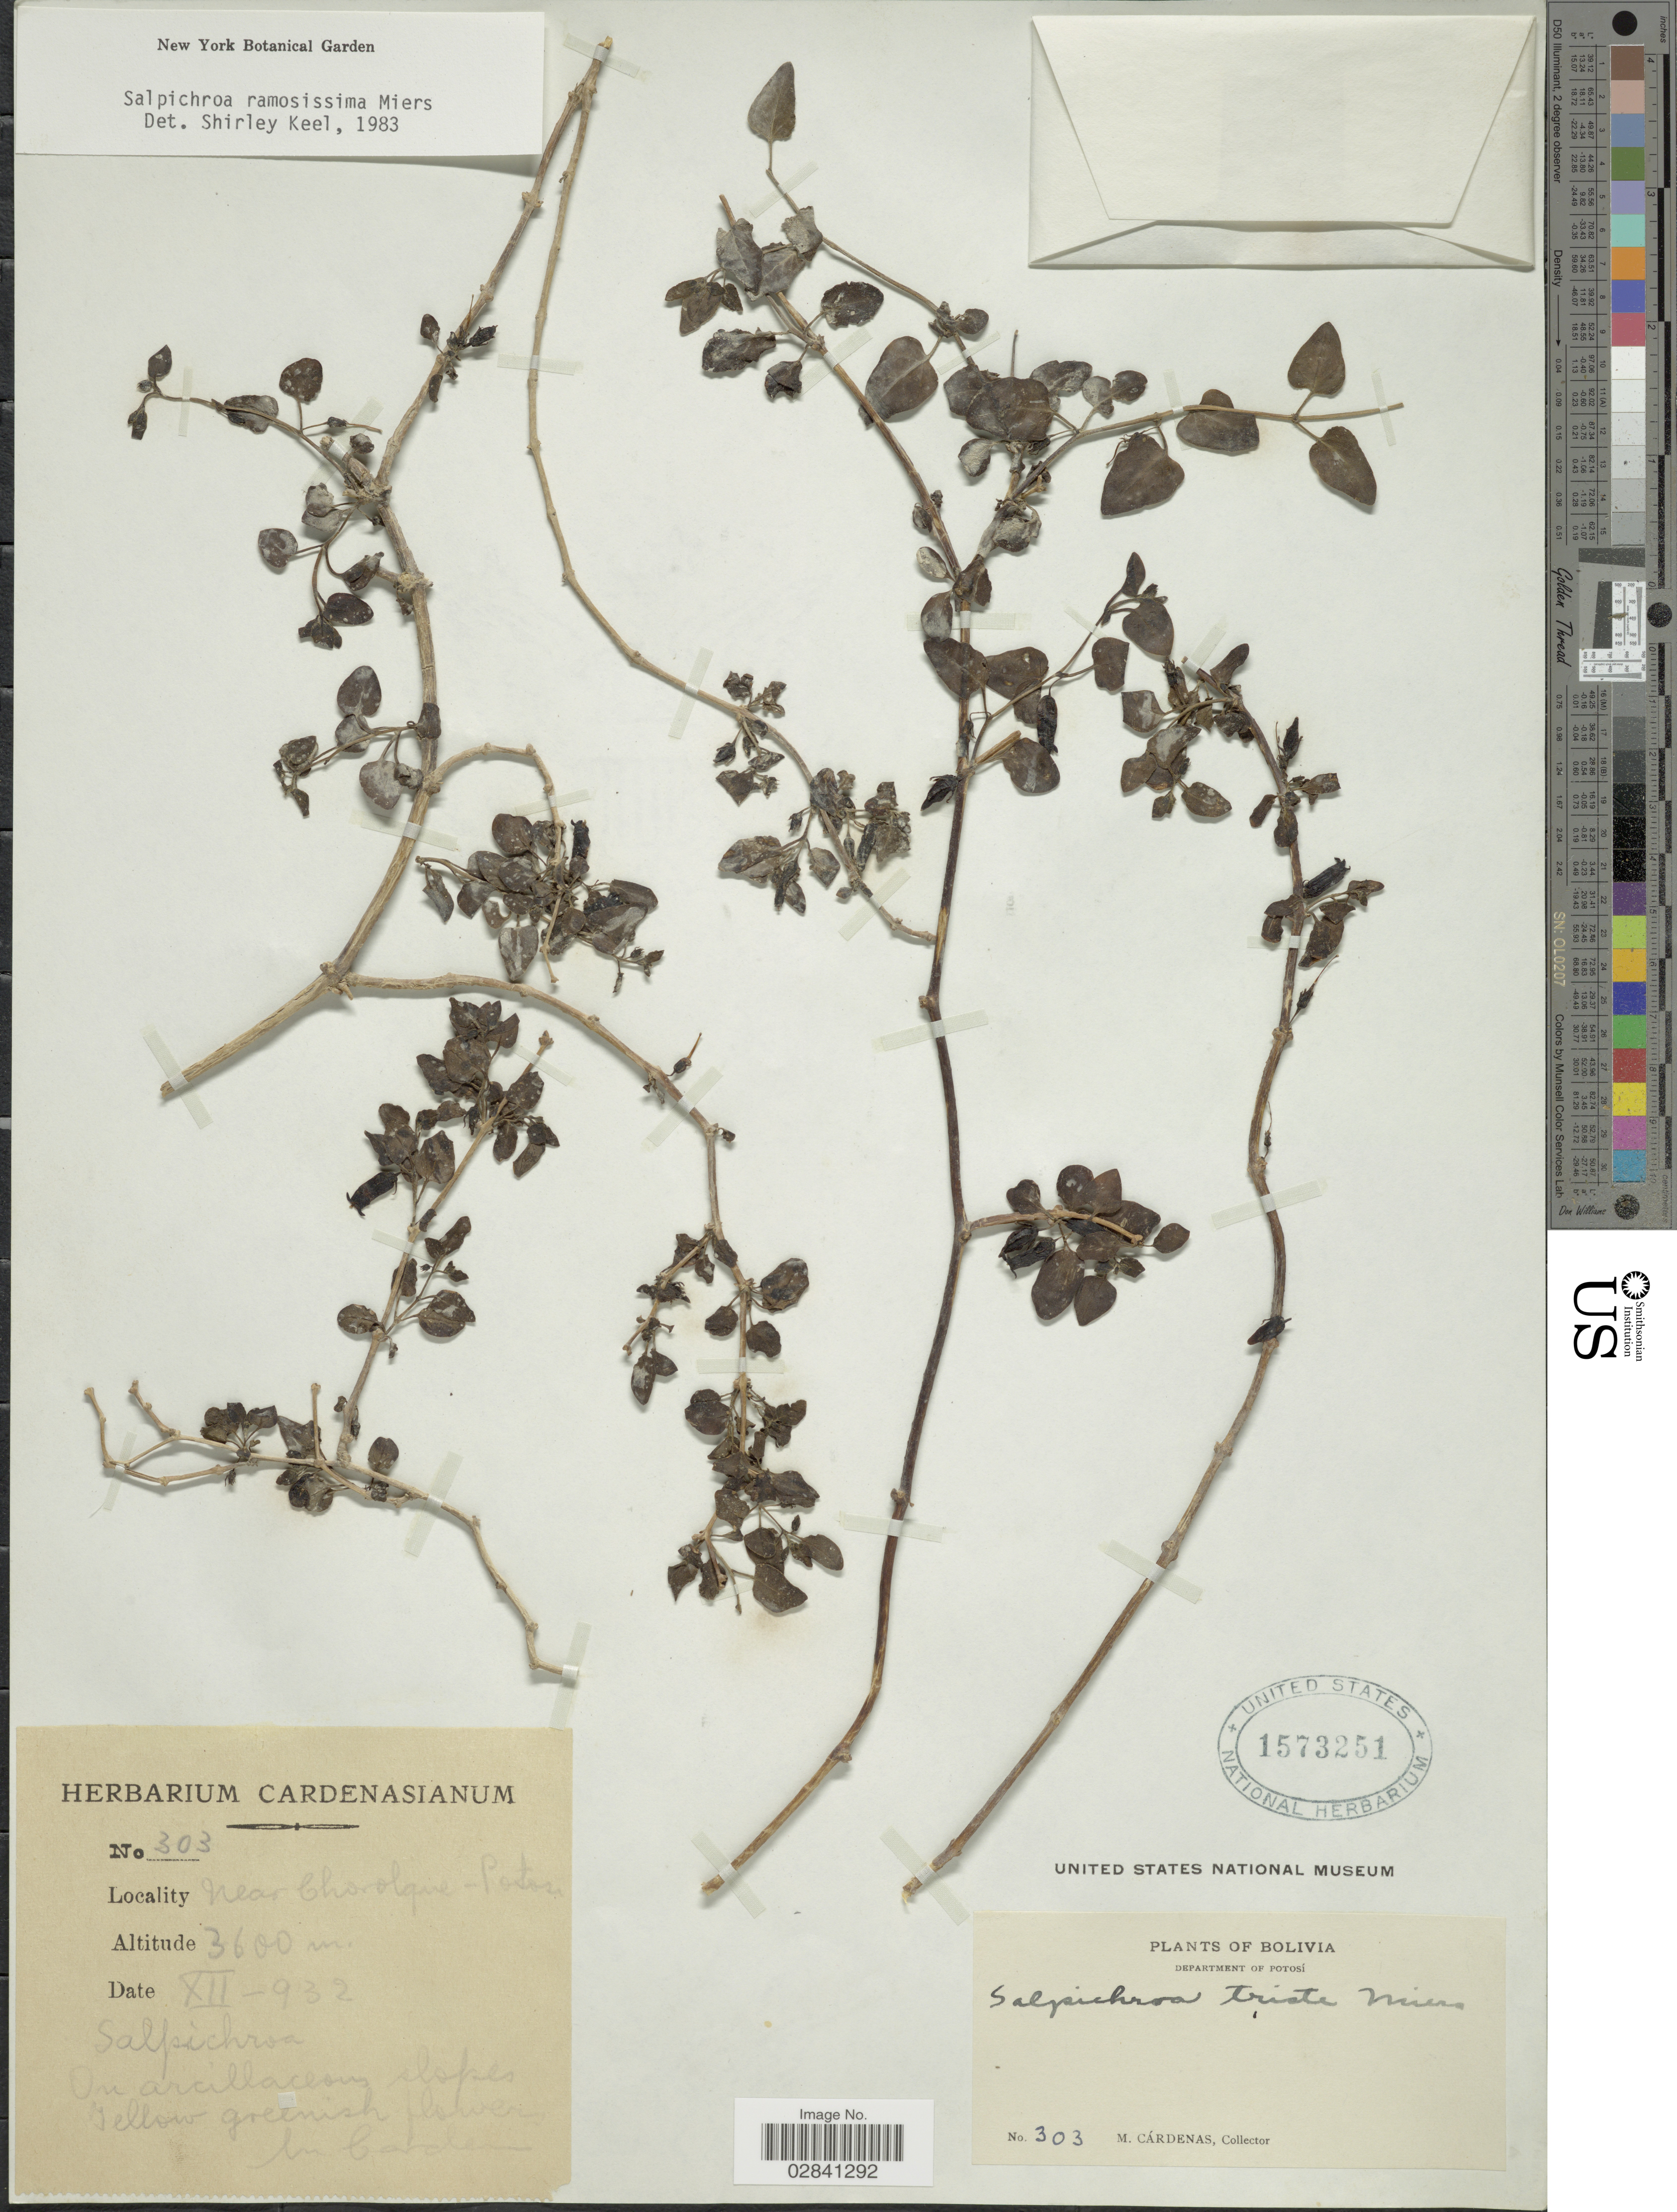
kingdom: Plantae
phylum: Tracheophyta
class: Magnoliopsida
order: Solanales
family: Solanaceae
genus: Salpichroa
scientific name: Salpichroa ramosissima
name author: Miers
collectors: M. Cárdenas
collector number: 303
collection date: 1932-12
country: Bolivia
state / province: Potosi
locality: Department of Potosí. Near Chorolque-Potosi.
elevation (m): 3600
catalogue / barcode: US 1573251